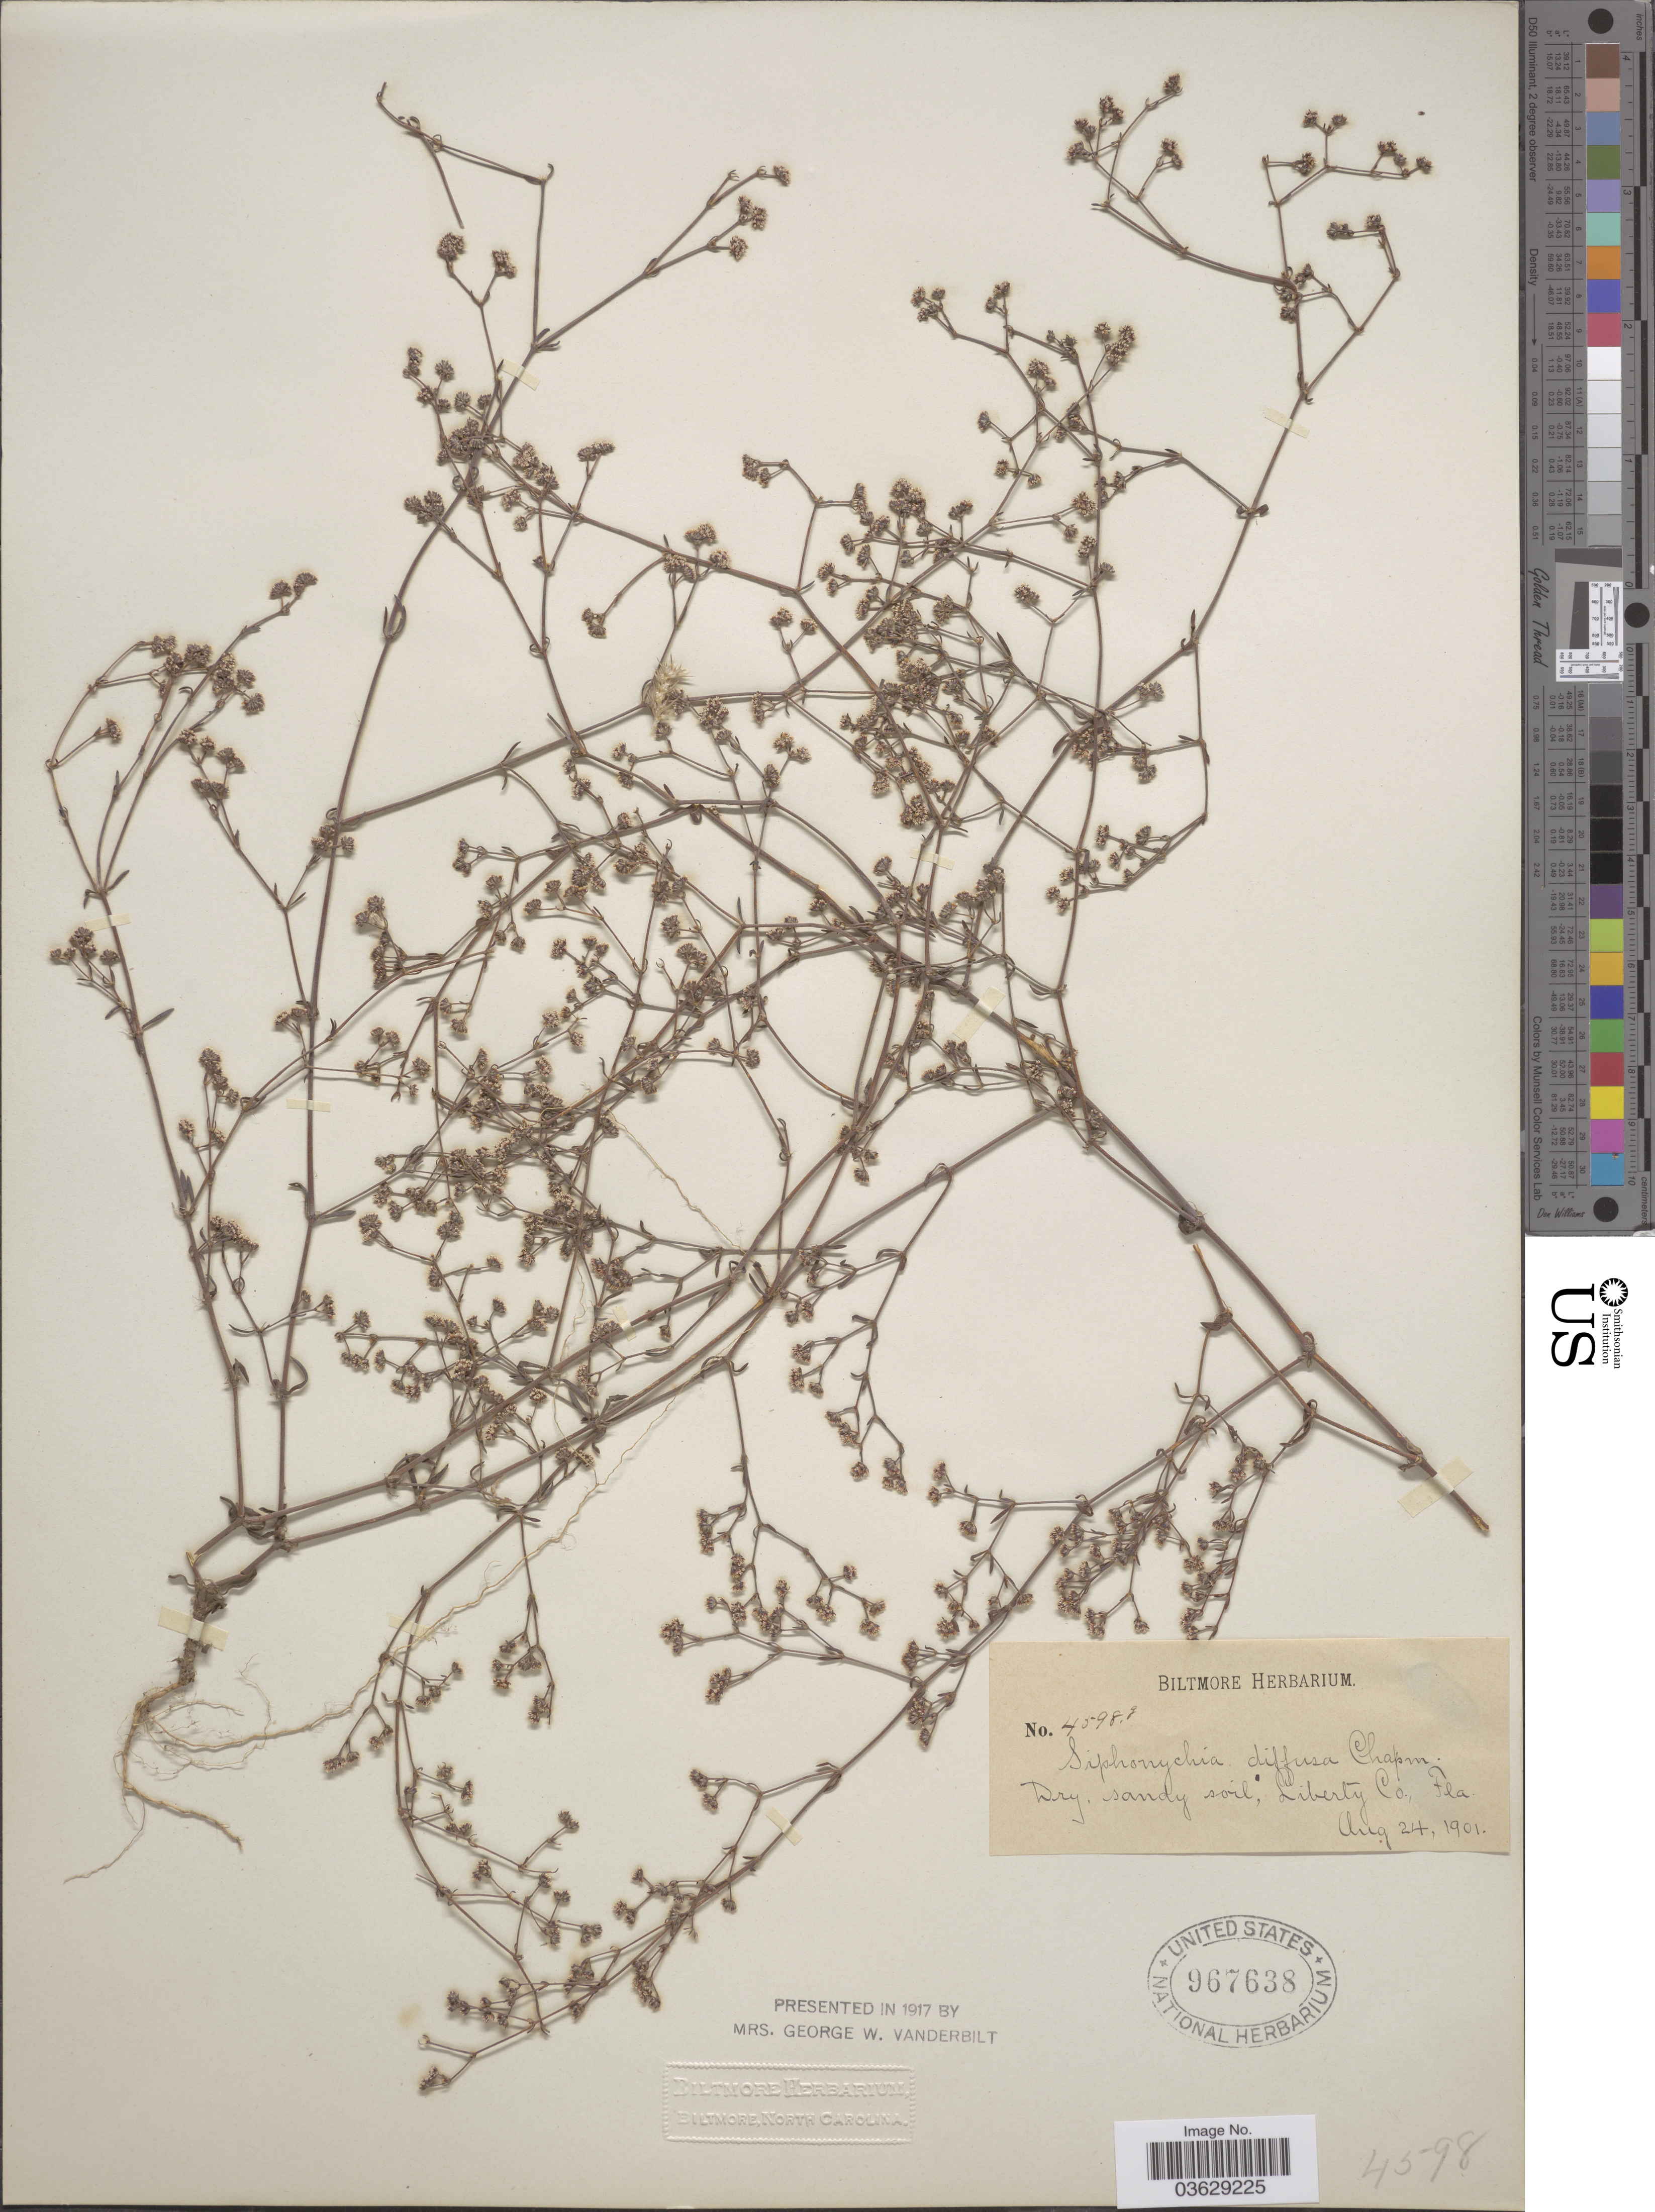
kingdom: Plantae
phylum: Tracheophyta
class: Magnoliopsida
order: Caryophyllales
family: Caryophyllaceae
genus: Paronychia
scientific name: Paronychia patula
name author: Shinners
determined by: Strong, Mark T., (BOT), Smithsonian Institution - National Museum of Natural History (UNITED STATES)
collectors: ex herb. Biltmore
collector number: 4598g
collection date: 1901-08-24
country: United States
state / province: Florida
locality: Liberty Co.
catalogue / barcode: US 967638